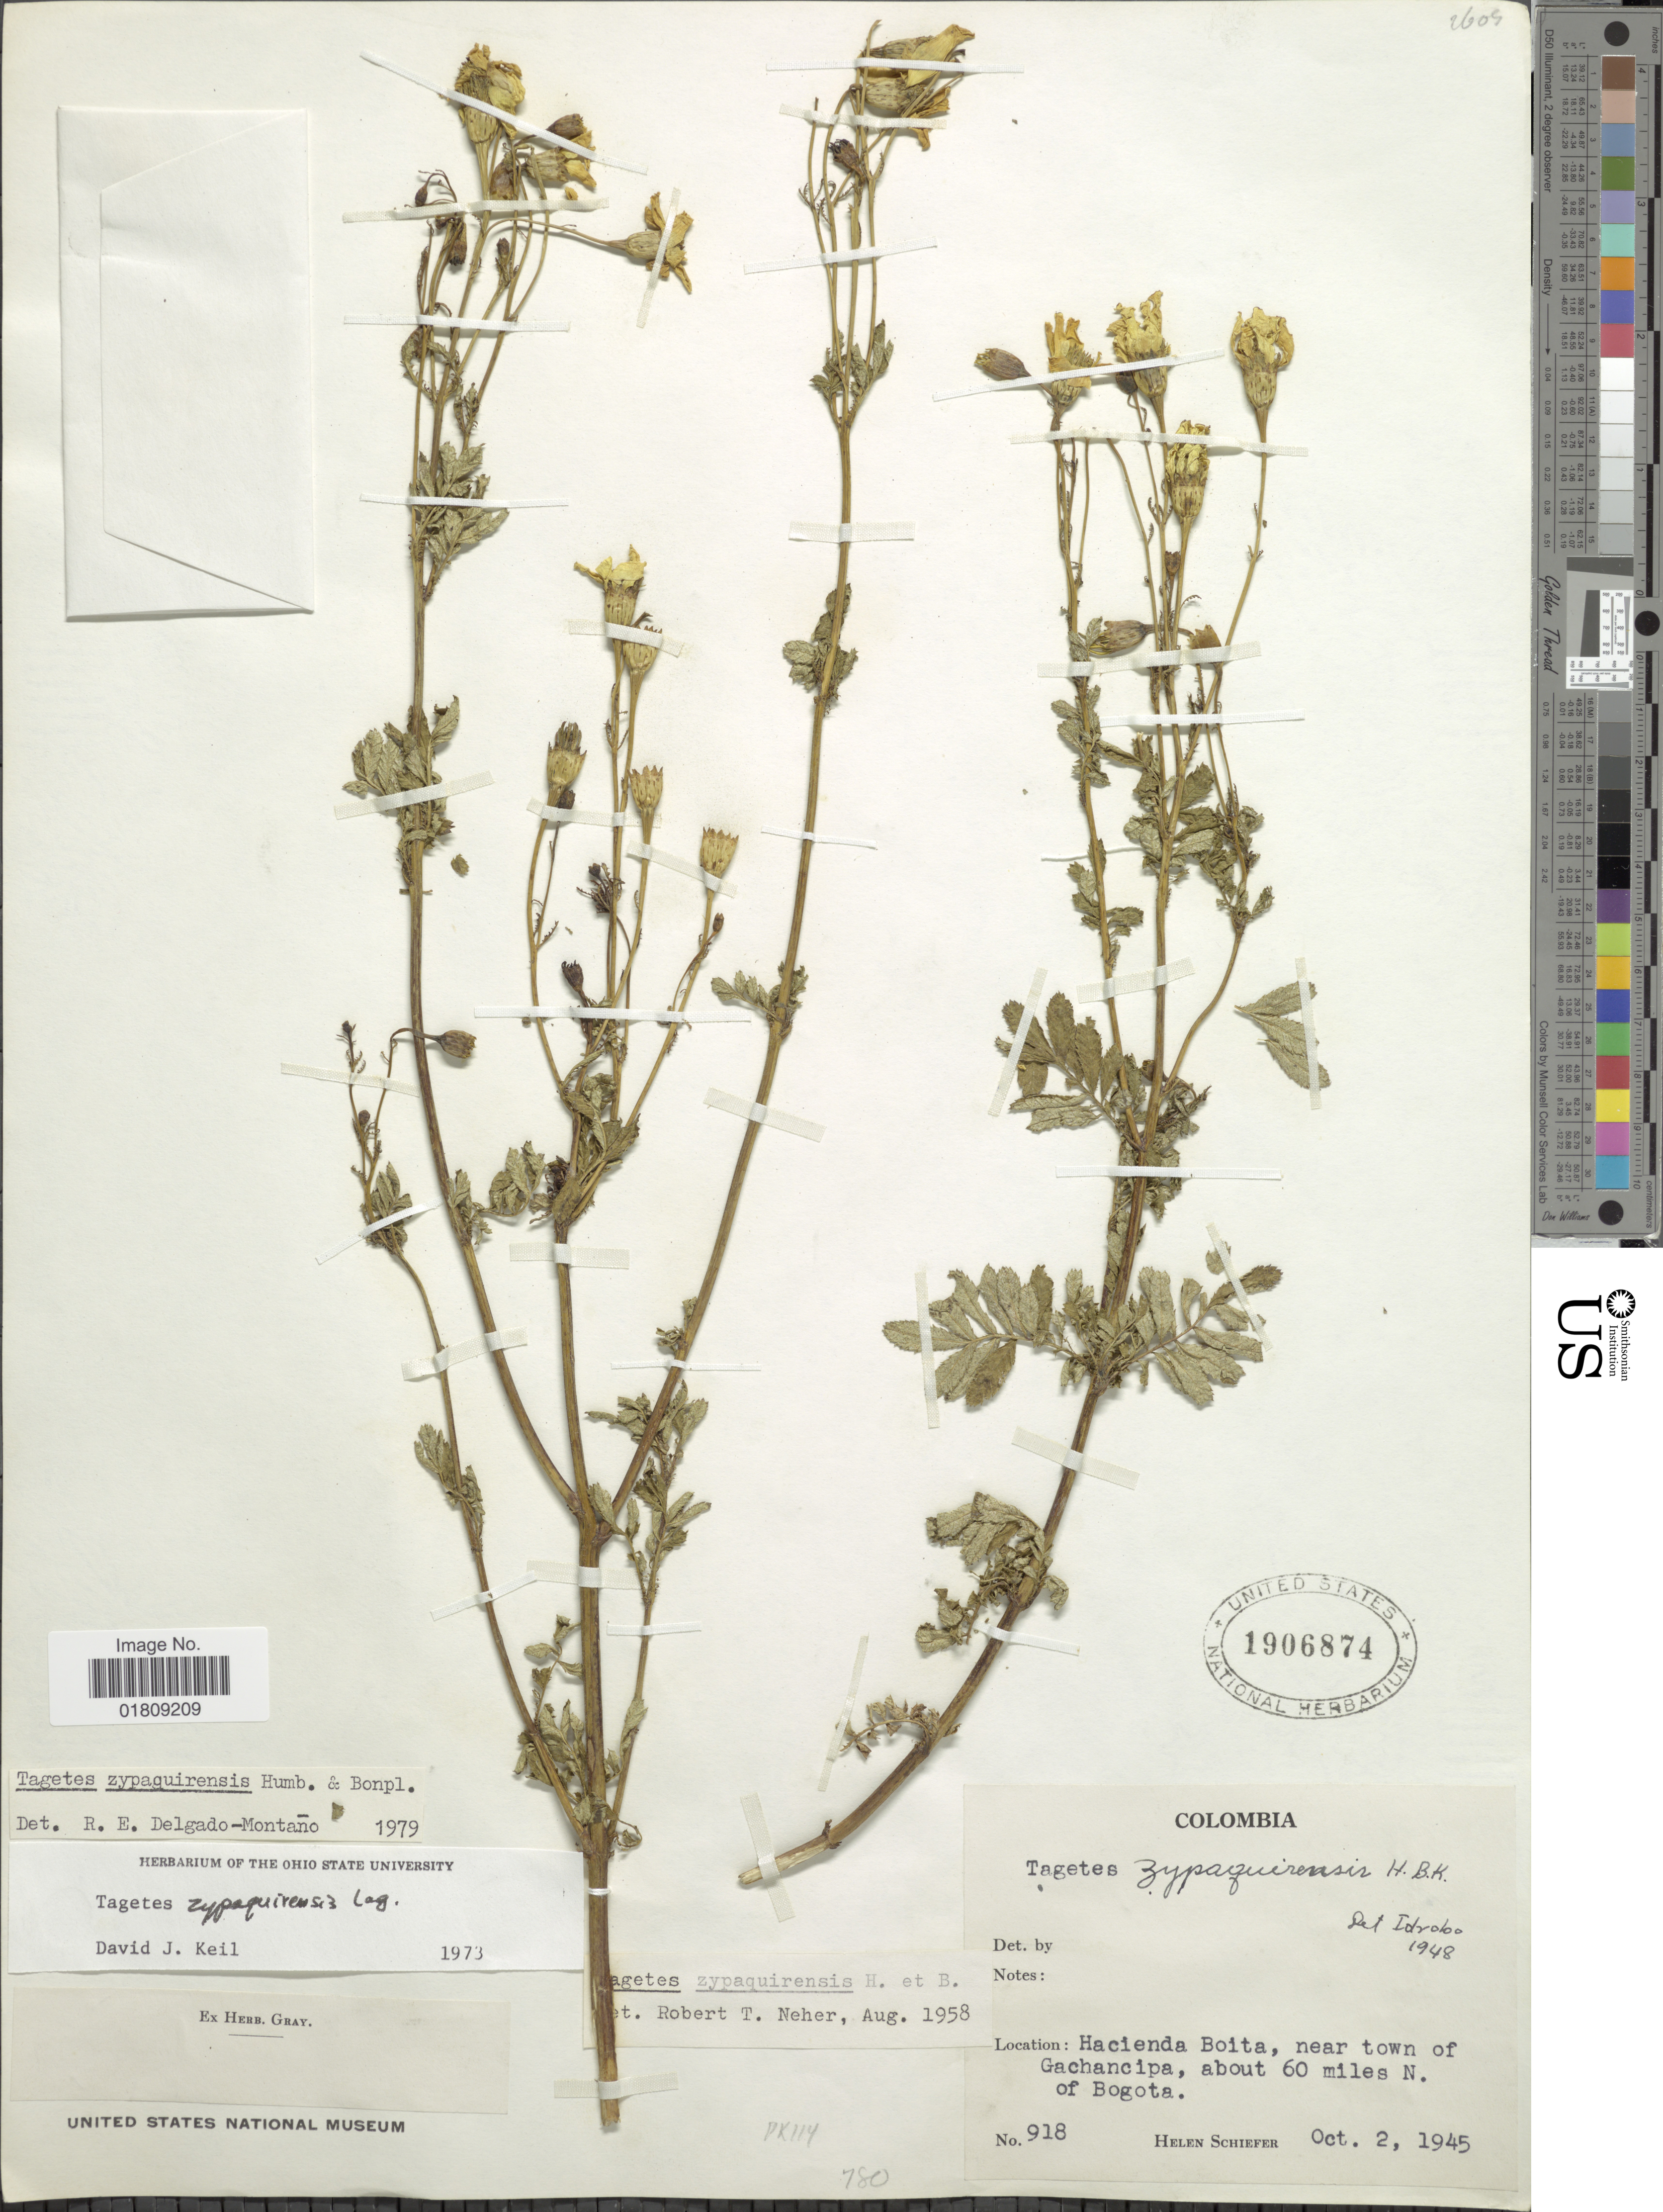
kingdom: Plantae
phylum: Tracheophyta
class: Magnoliopsida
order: Asterales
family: Asteraceae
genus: Tagetes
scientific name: Tagetes zypaquirensis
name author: Humb. & Bonpl.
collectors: H. Schiefer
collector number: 918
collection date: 1945-10-02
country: Colombia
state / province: Bogota D.C.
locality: Hacienda Boita, near town of Gachancipa, about 60 miles N of Bogota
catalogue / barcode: US 1906874